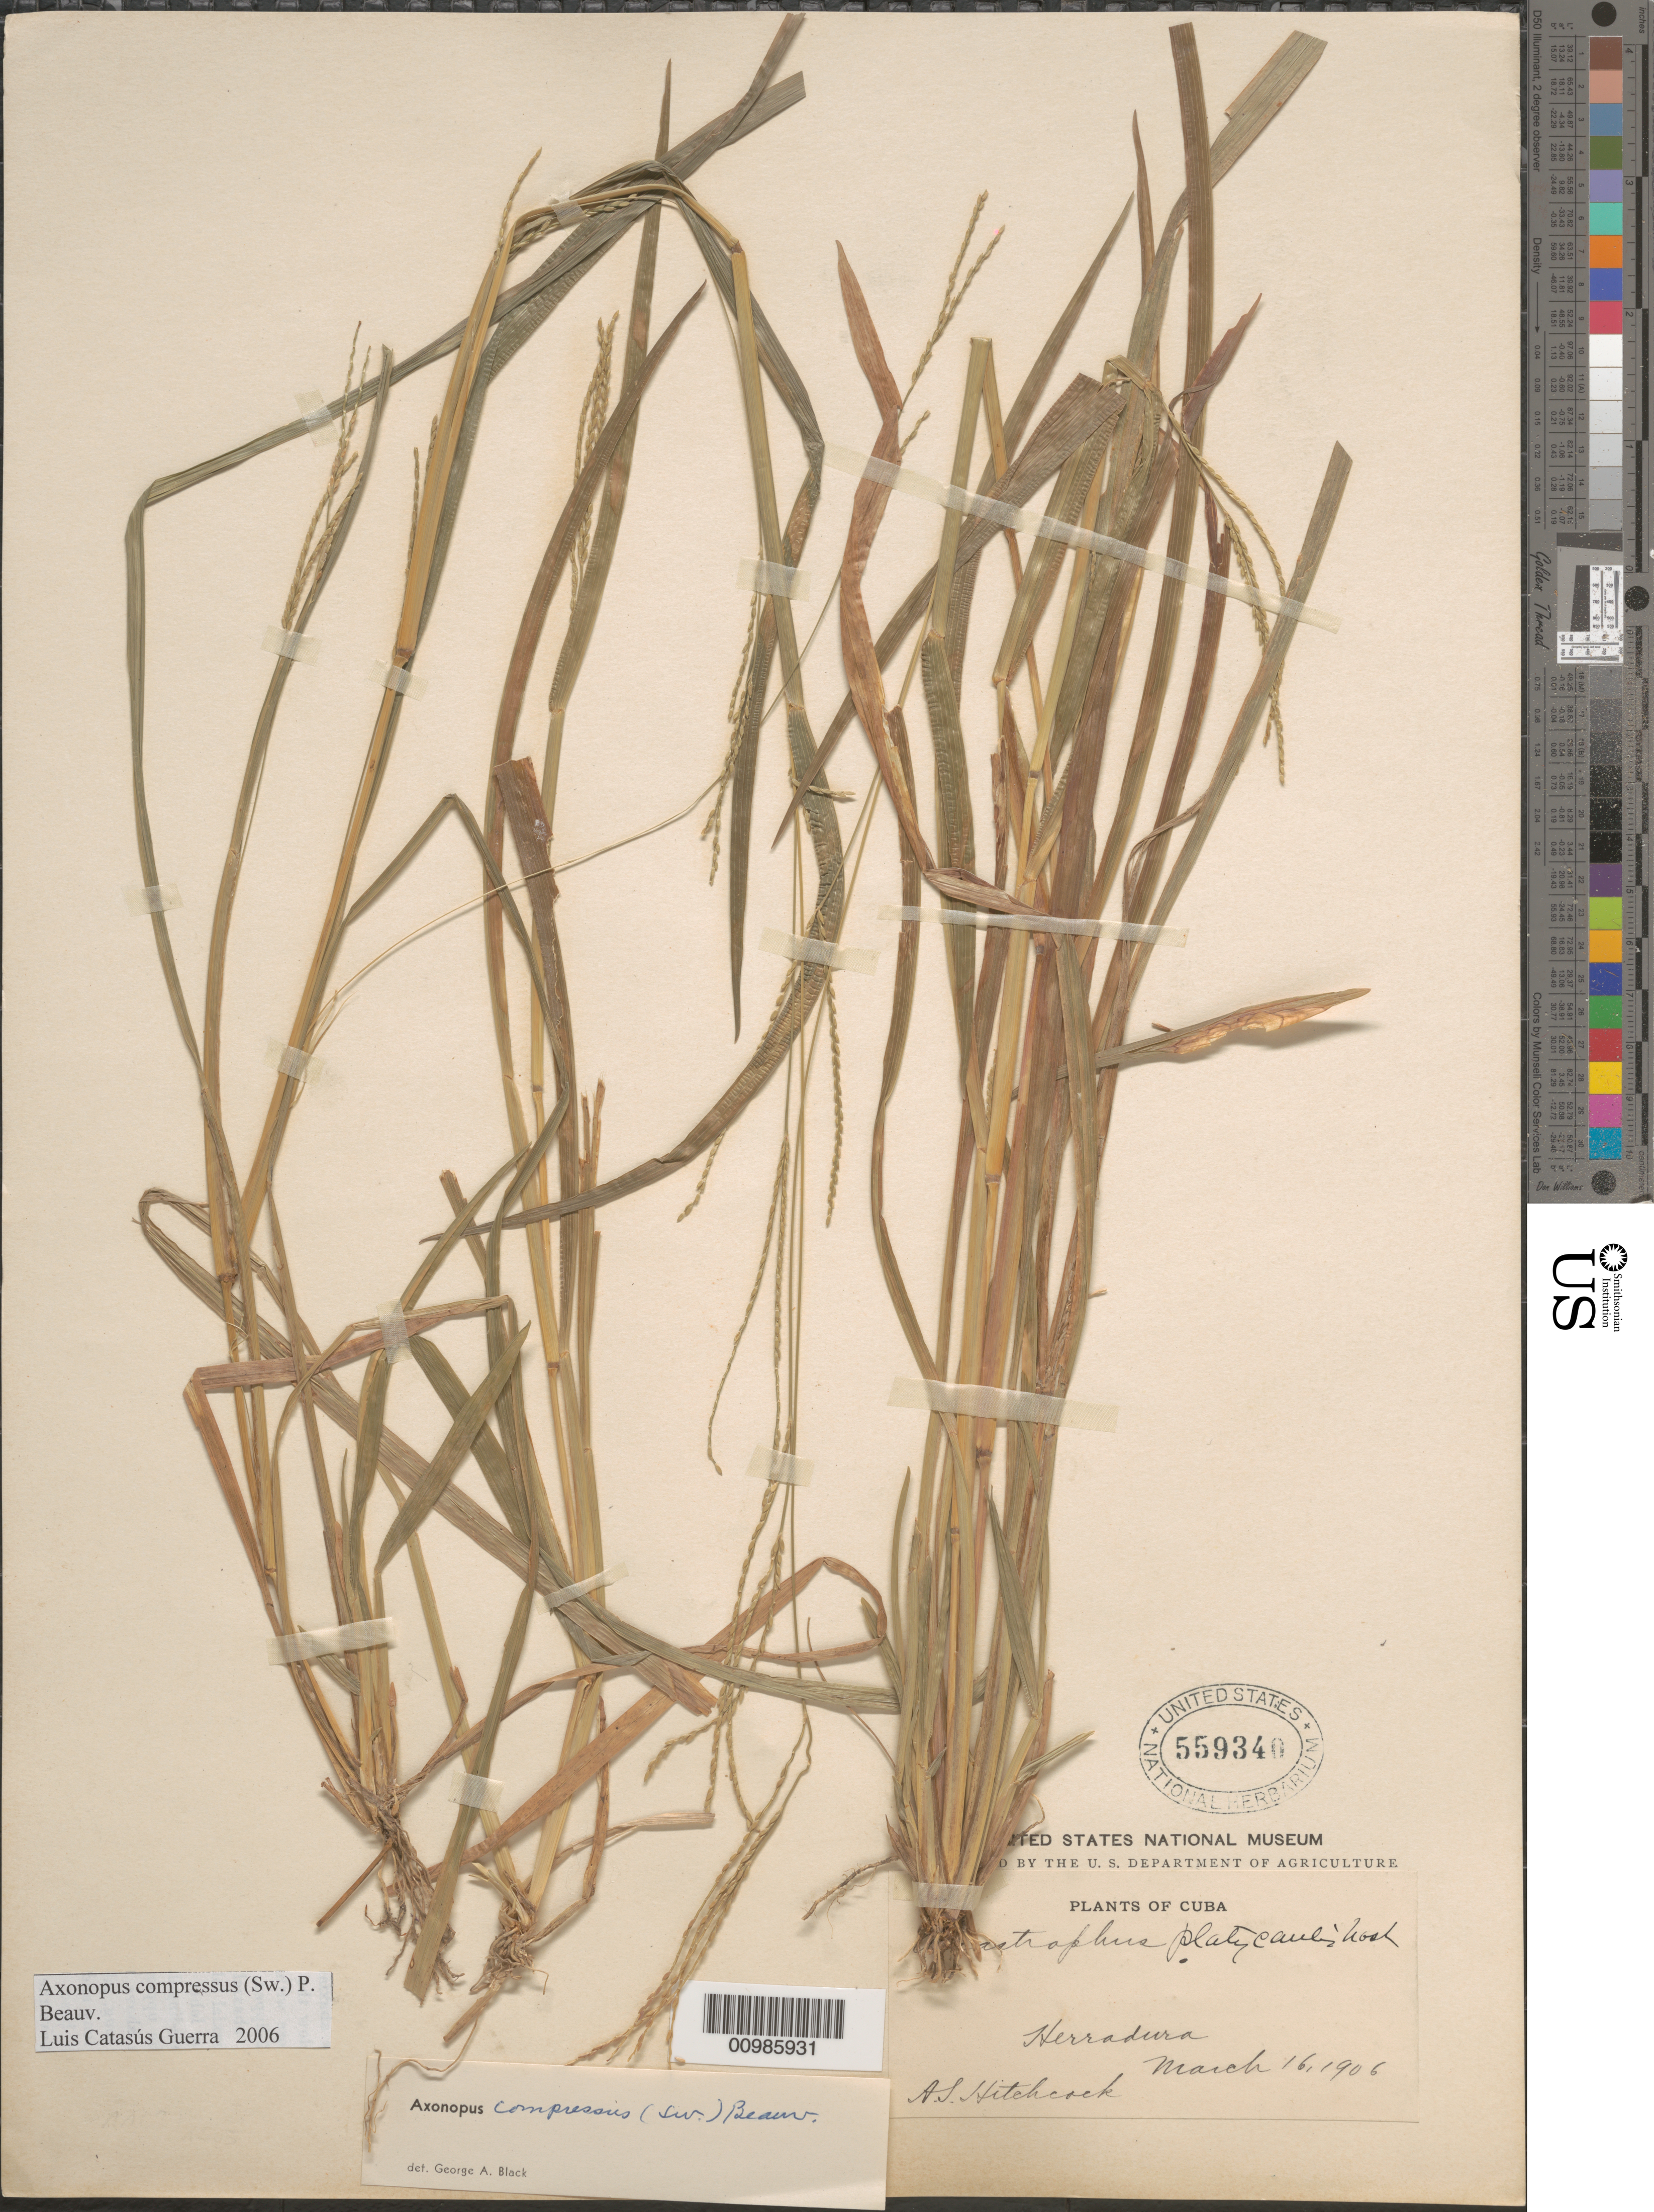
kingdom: Plantae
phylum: Tracheophyta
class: Liliopsida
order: Poales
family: Poaceae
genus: Axonopus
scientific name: Axonopus compressus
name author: (Sw.) P. Beauv.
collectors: A. S. Hitchcock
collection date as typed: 16 Mar 1906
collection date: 1906-03-16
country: Cuba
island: Cuba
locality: Herradura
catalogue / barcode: US 559340